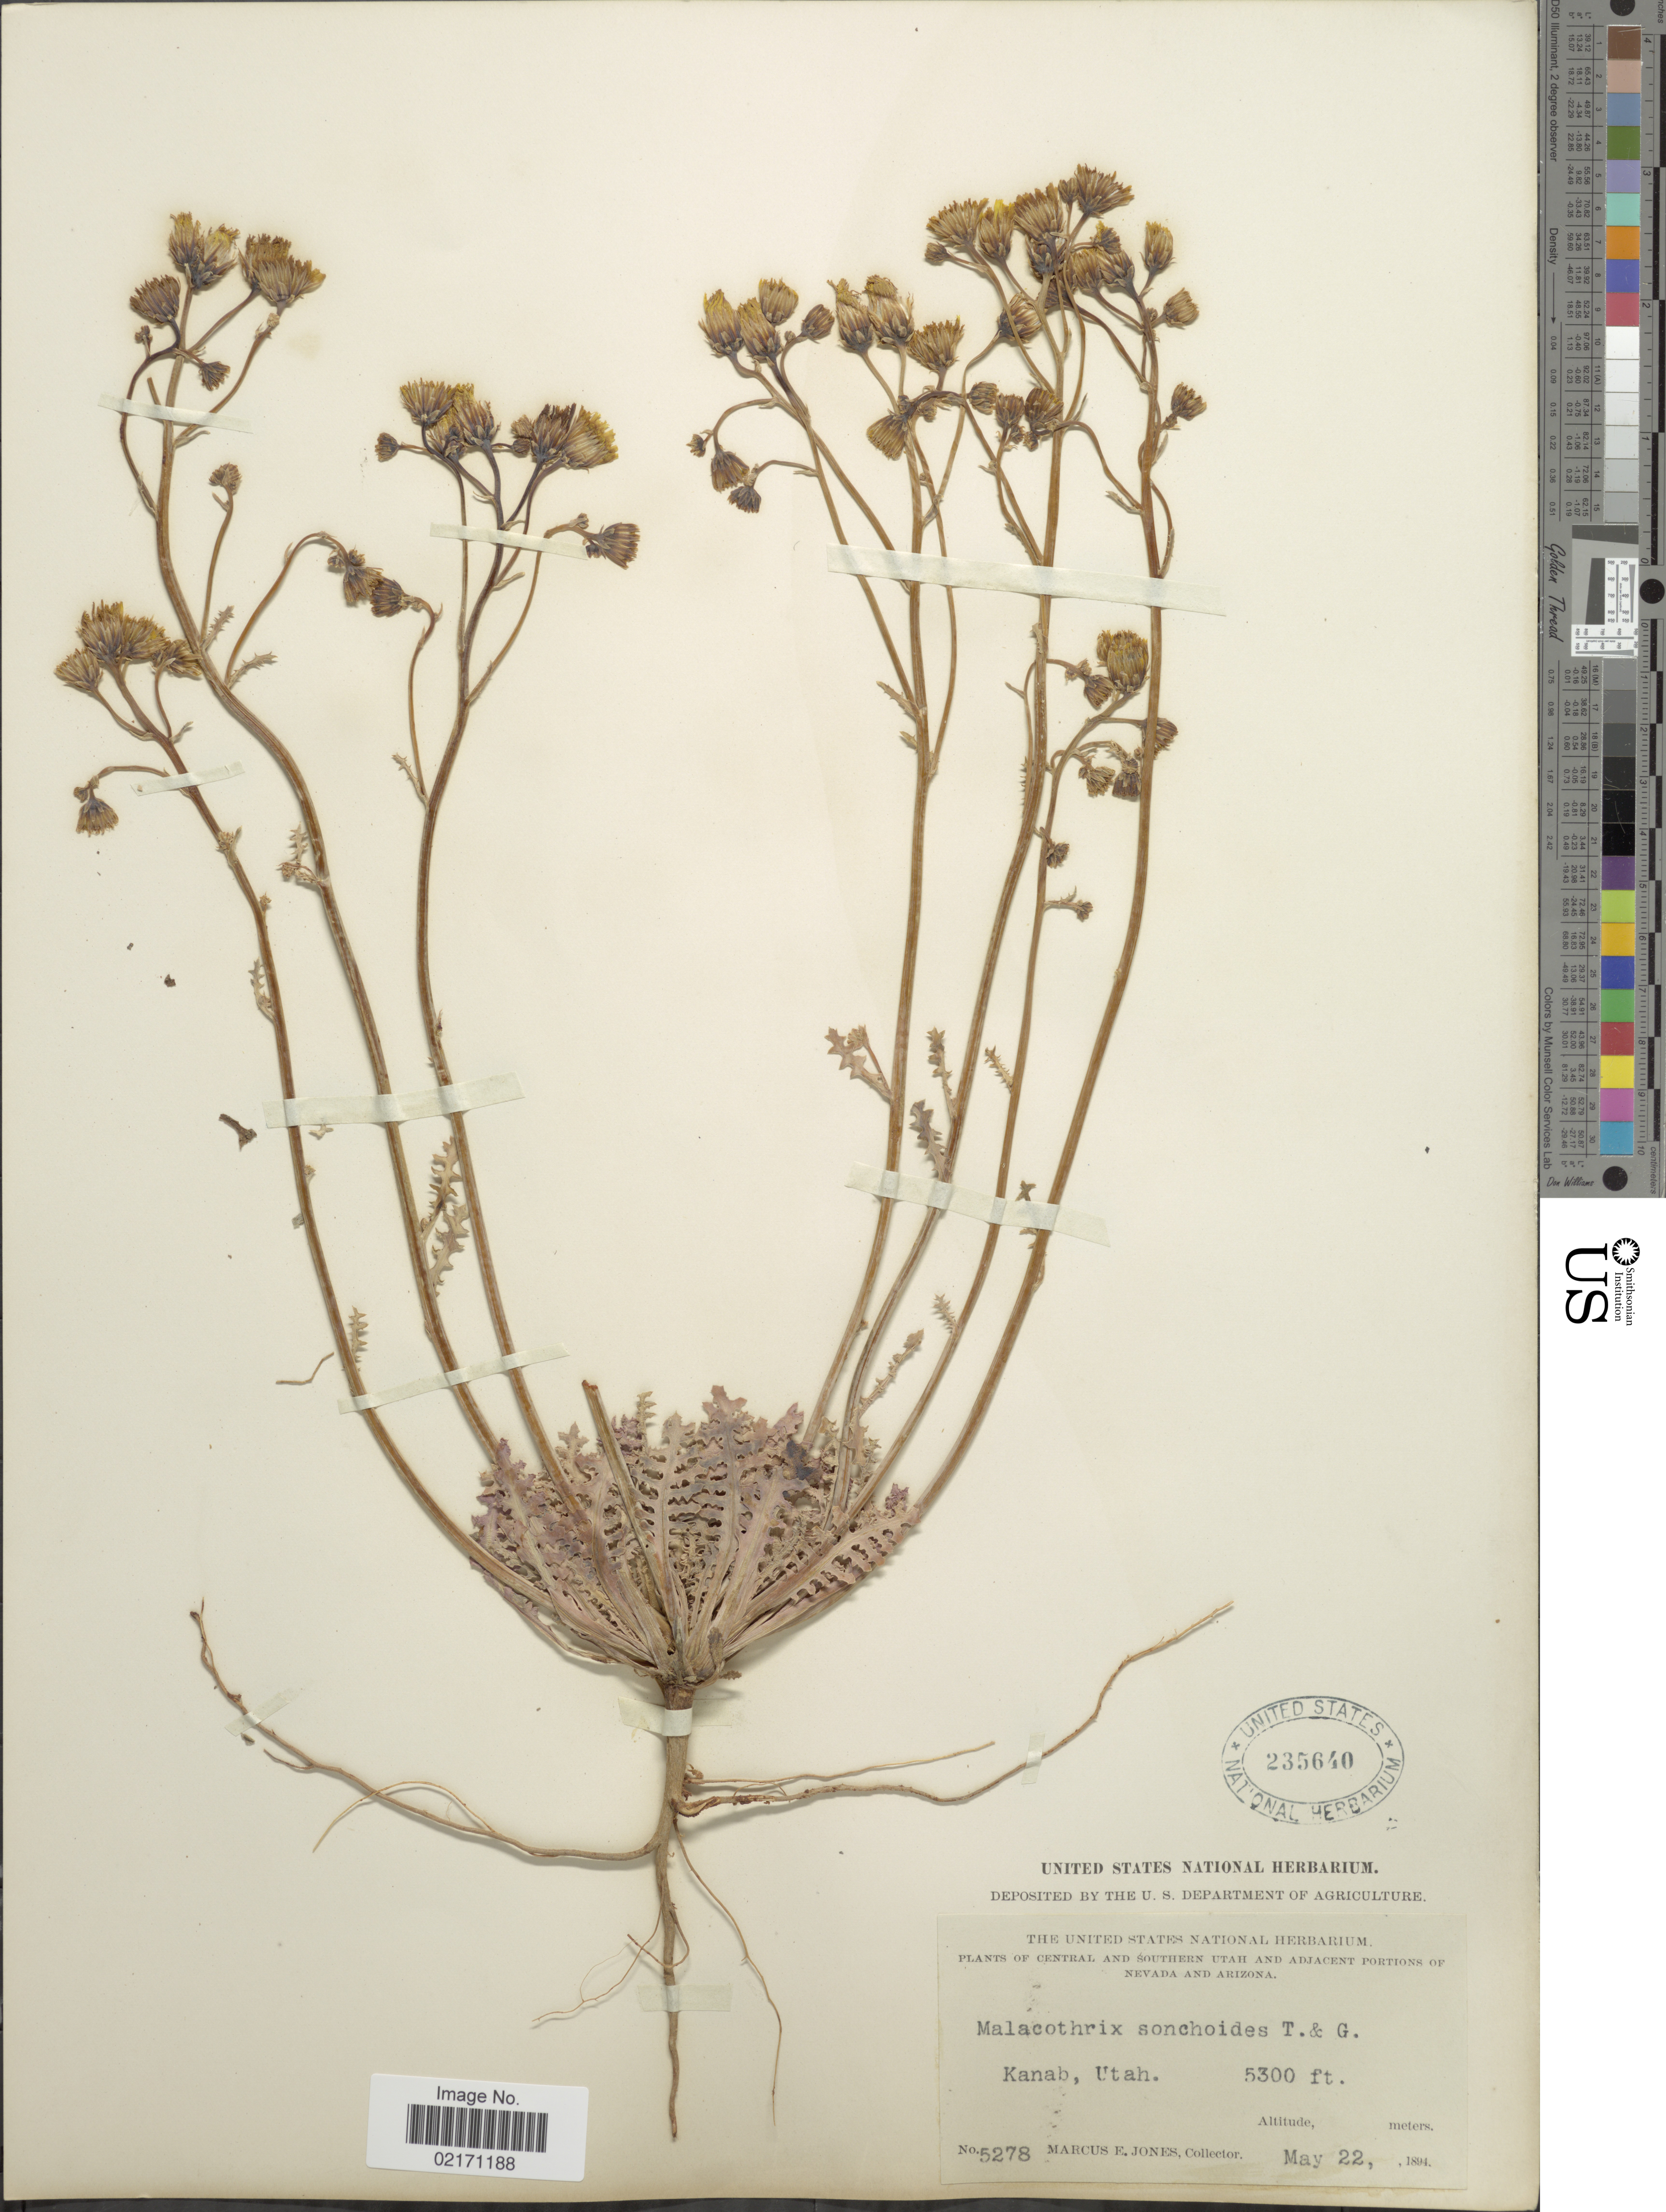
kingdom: Plantae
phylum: Tracheophyta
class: Magnoliopsida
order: Asterales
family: Asteraceae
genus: Malacothrix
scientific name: Malacothrix sonchoides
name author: (Nutt.) Torr. & A. Gray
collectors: M. E. Jones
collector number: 5278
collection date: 1894-05-22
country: United States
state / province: Utah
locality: Kanab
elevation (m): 1615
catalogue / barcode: US 235640